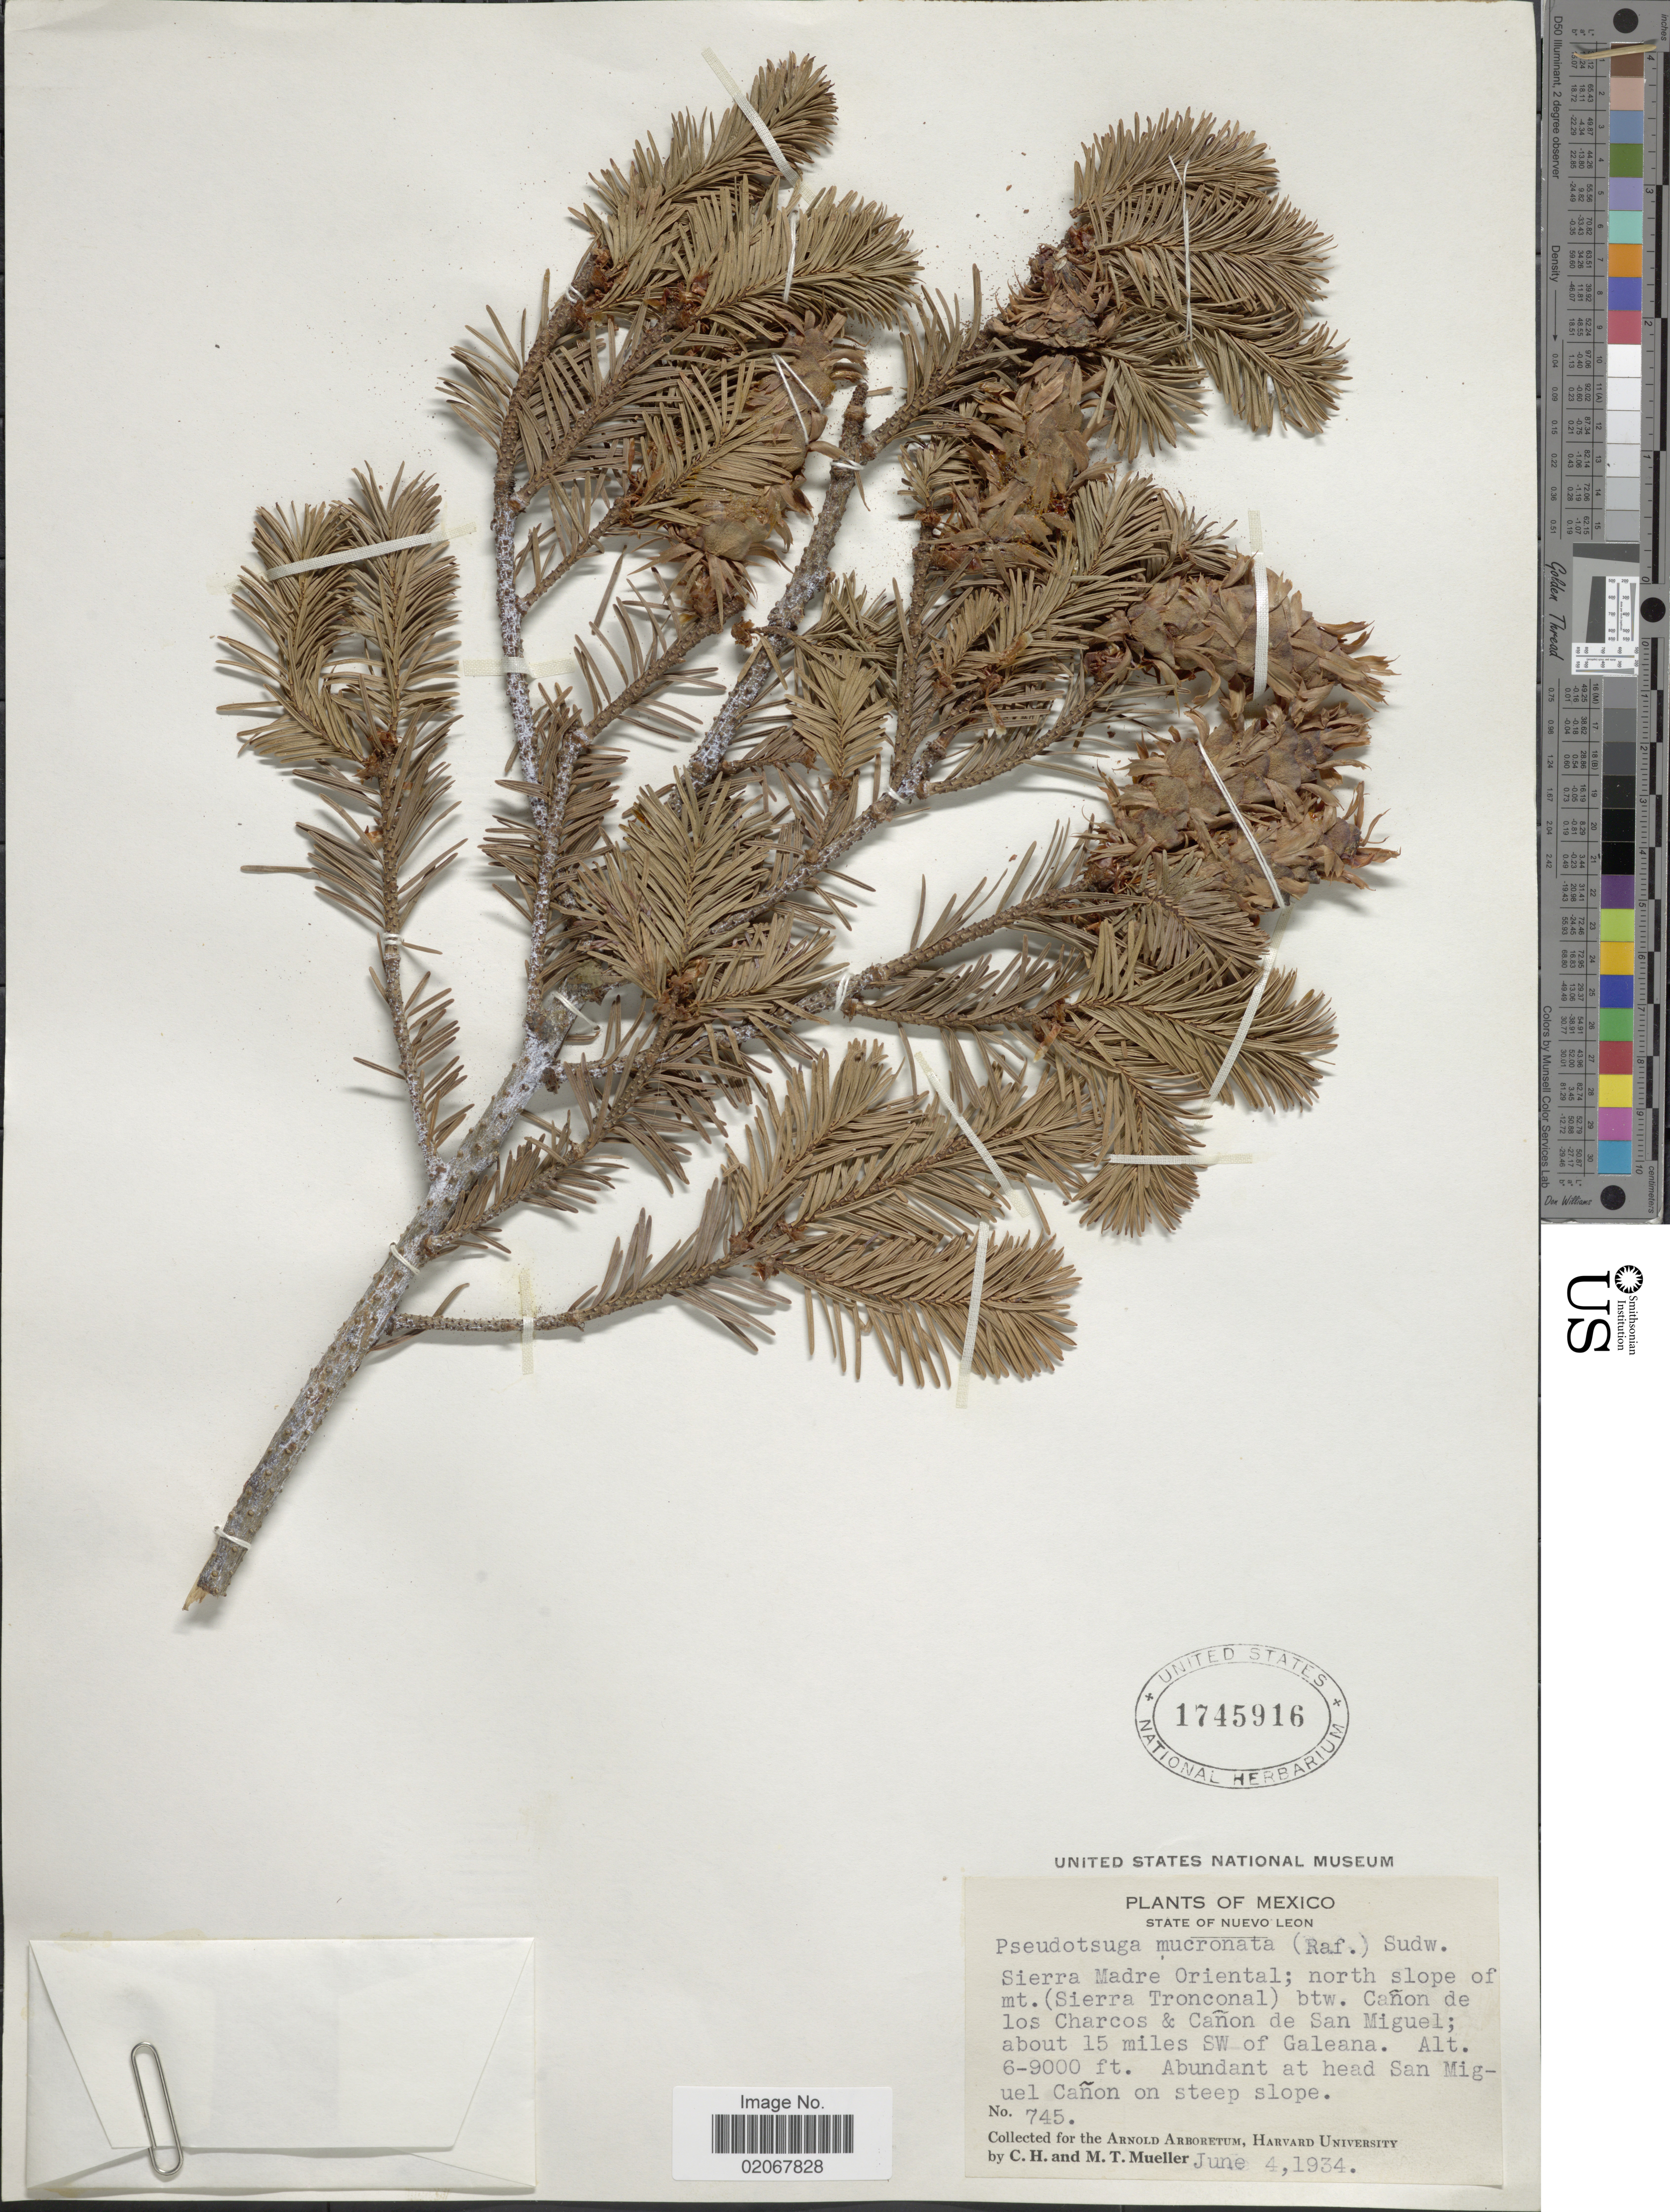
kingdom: Plantae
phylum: Tracheophyta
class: Pinopsida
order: Pinales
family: Pinaceae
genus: Pseudotsuga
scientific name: Pseudotsuga menziesii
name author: (Mirb.) Franco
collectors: C. H. Mueller & M. Mueller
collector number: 745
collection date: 1934-06-04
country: Mexico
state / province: Nuevo León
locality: Sierra Madre Oriental; north slope of mt. (Sierra Tronconal) btw. Canon de los Charcos & Canon de San Miguel; about 15 miles SW of Galeana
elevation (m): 1829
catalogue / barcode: US 1745916